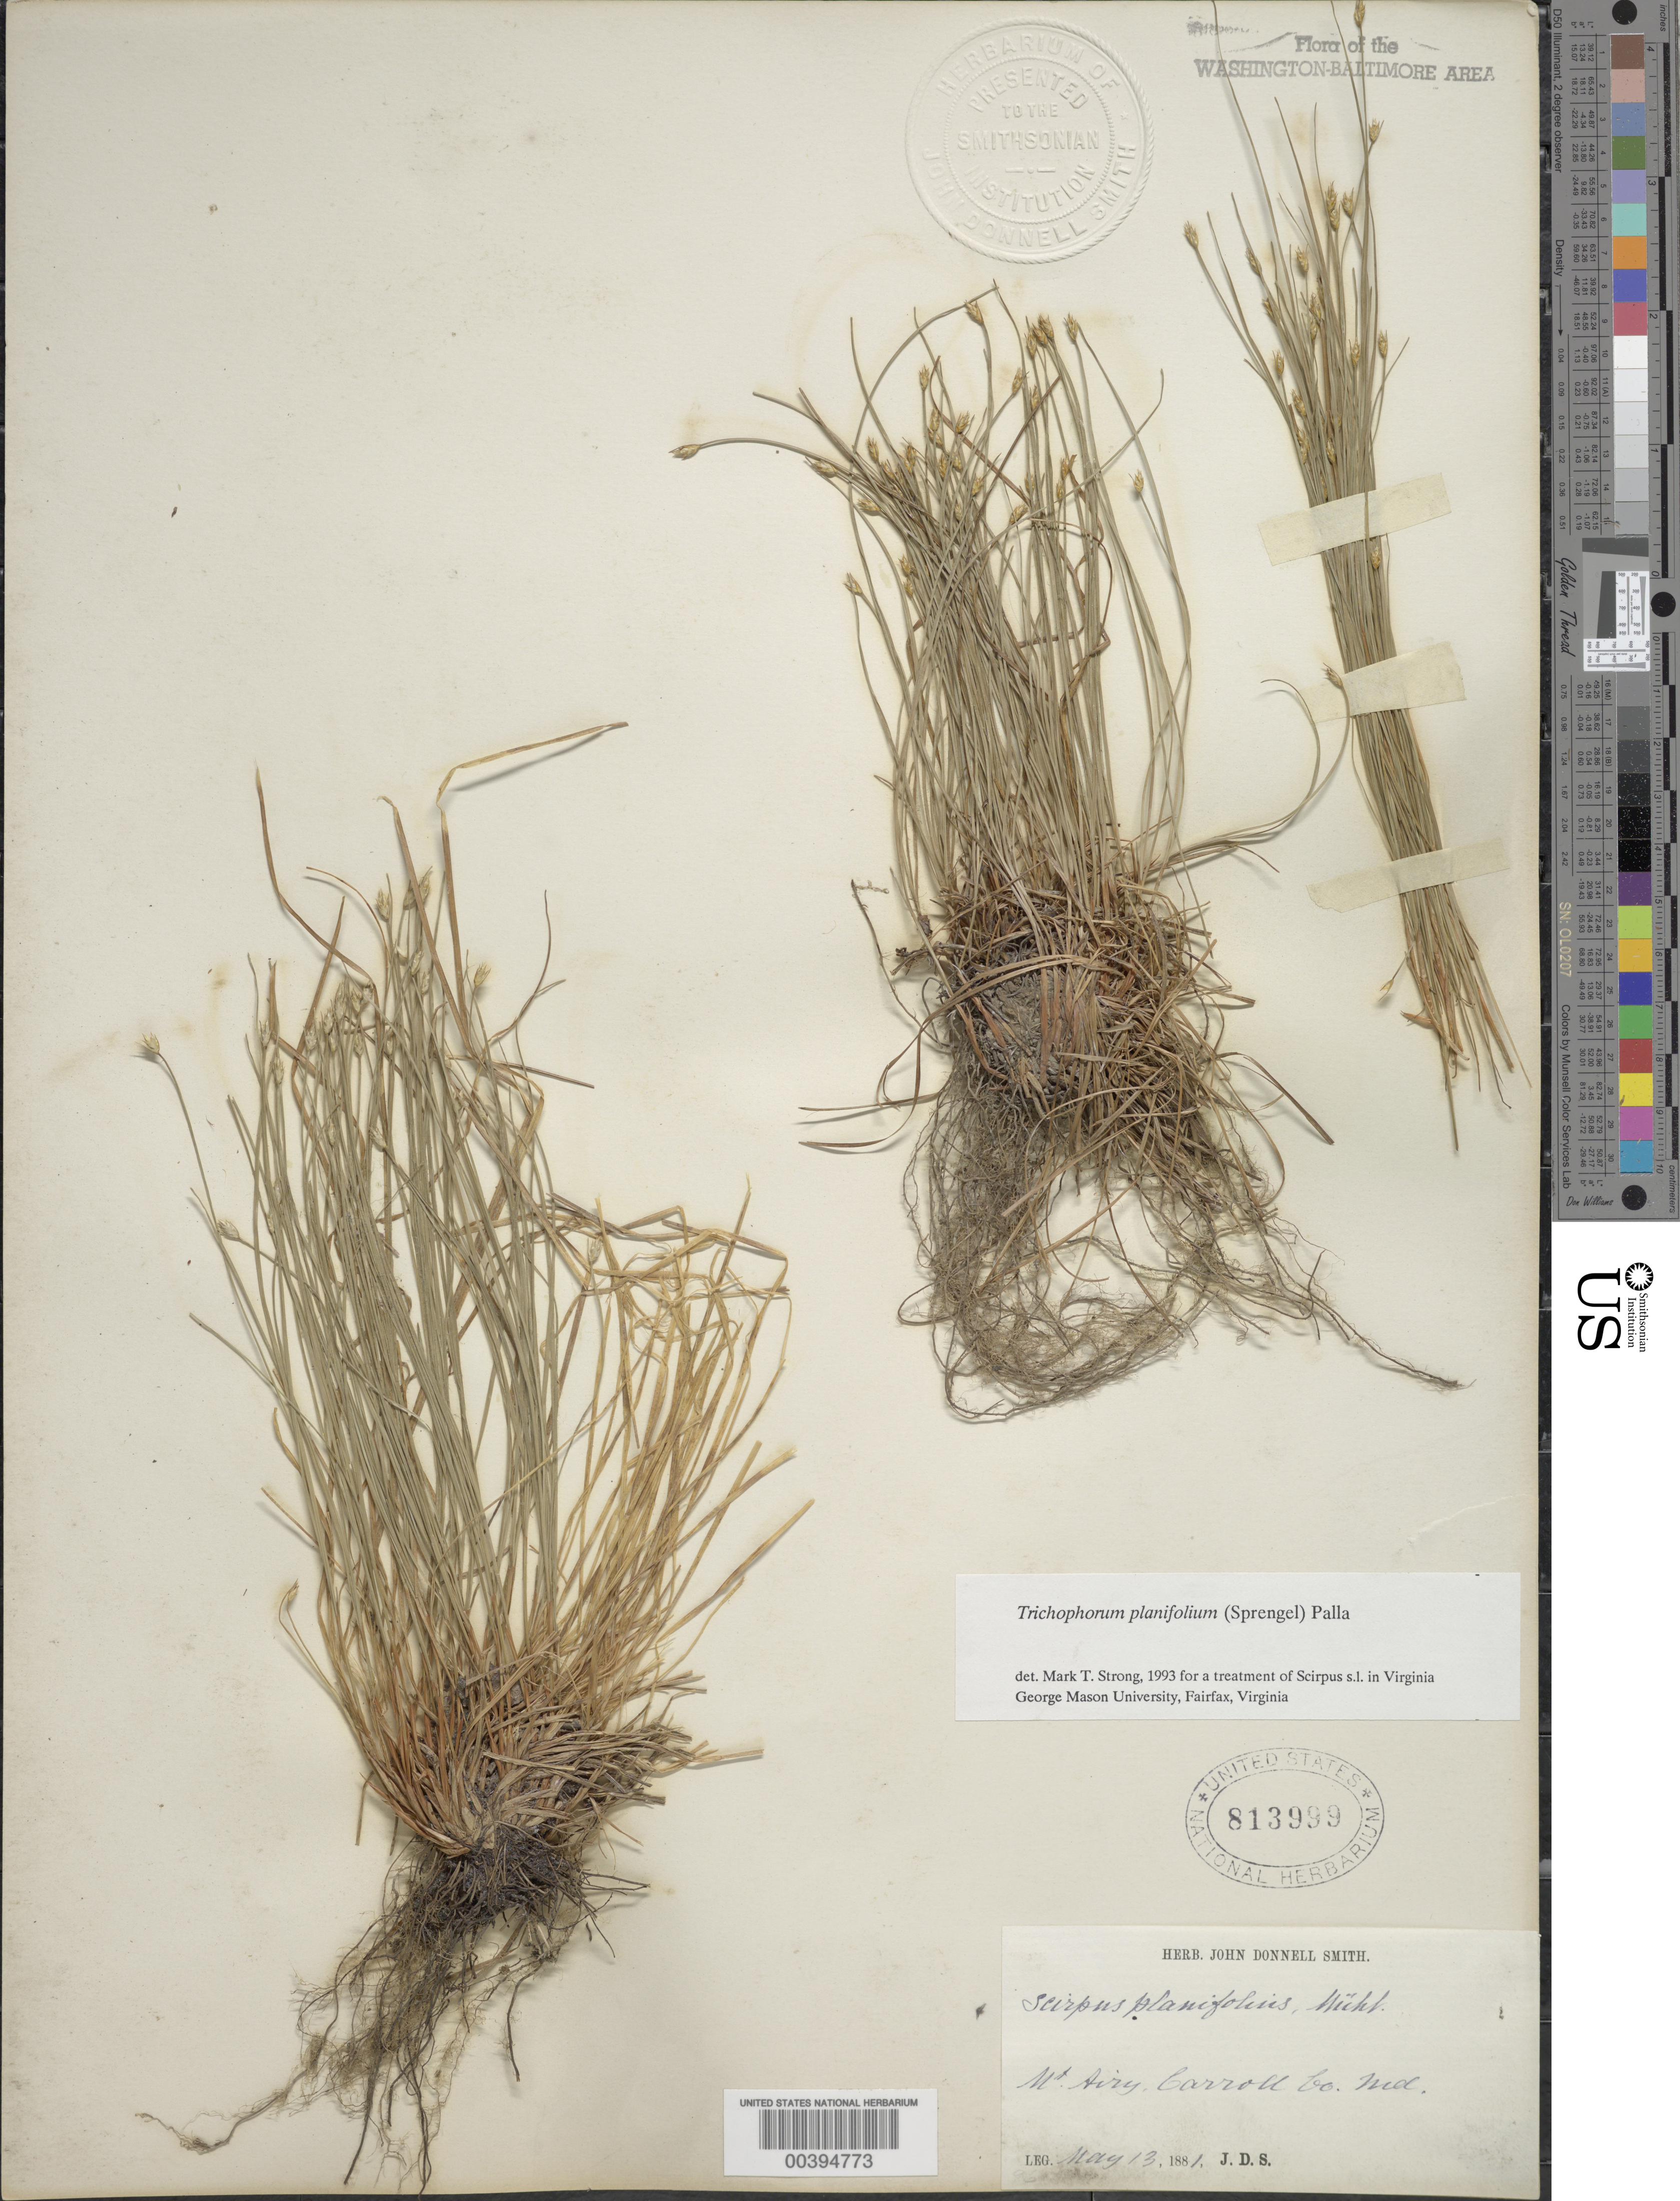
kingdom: Plantae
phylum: Tracheophyta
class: Liliopsida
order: Poales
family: Cyperaceae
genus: Trichophorum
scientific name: Trichophorum planifolium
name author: (Spreng.) Palla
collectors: J. Donnell Smith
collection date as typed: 13 May 1881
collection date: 1881-05-13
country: United States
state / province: Maryland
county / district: Carroll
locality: Mount Airy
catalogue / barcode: US 813999